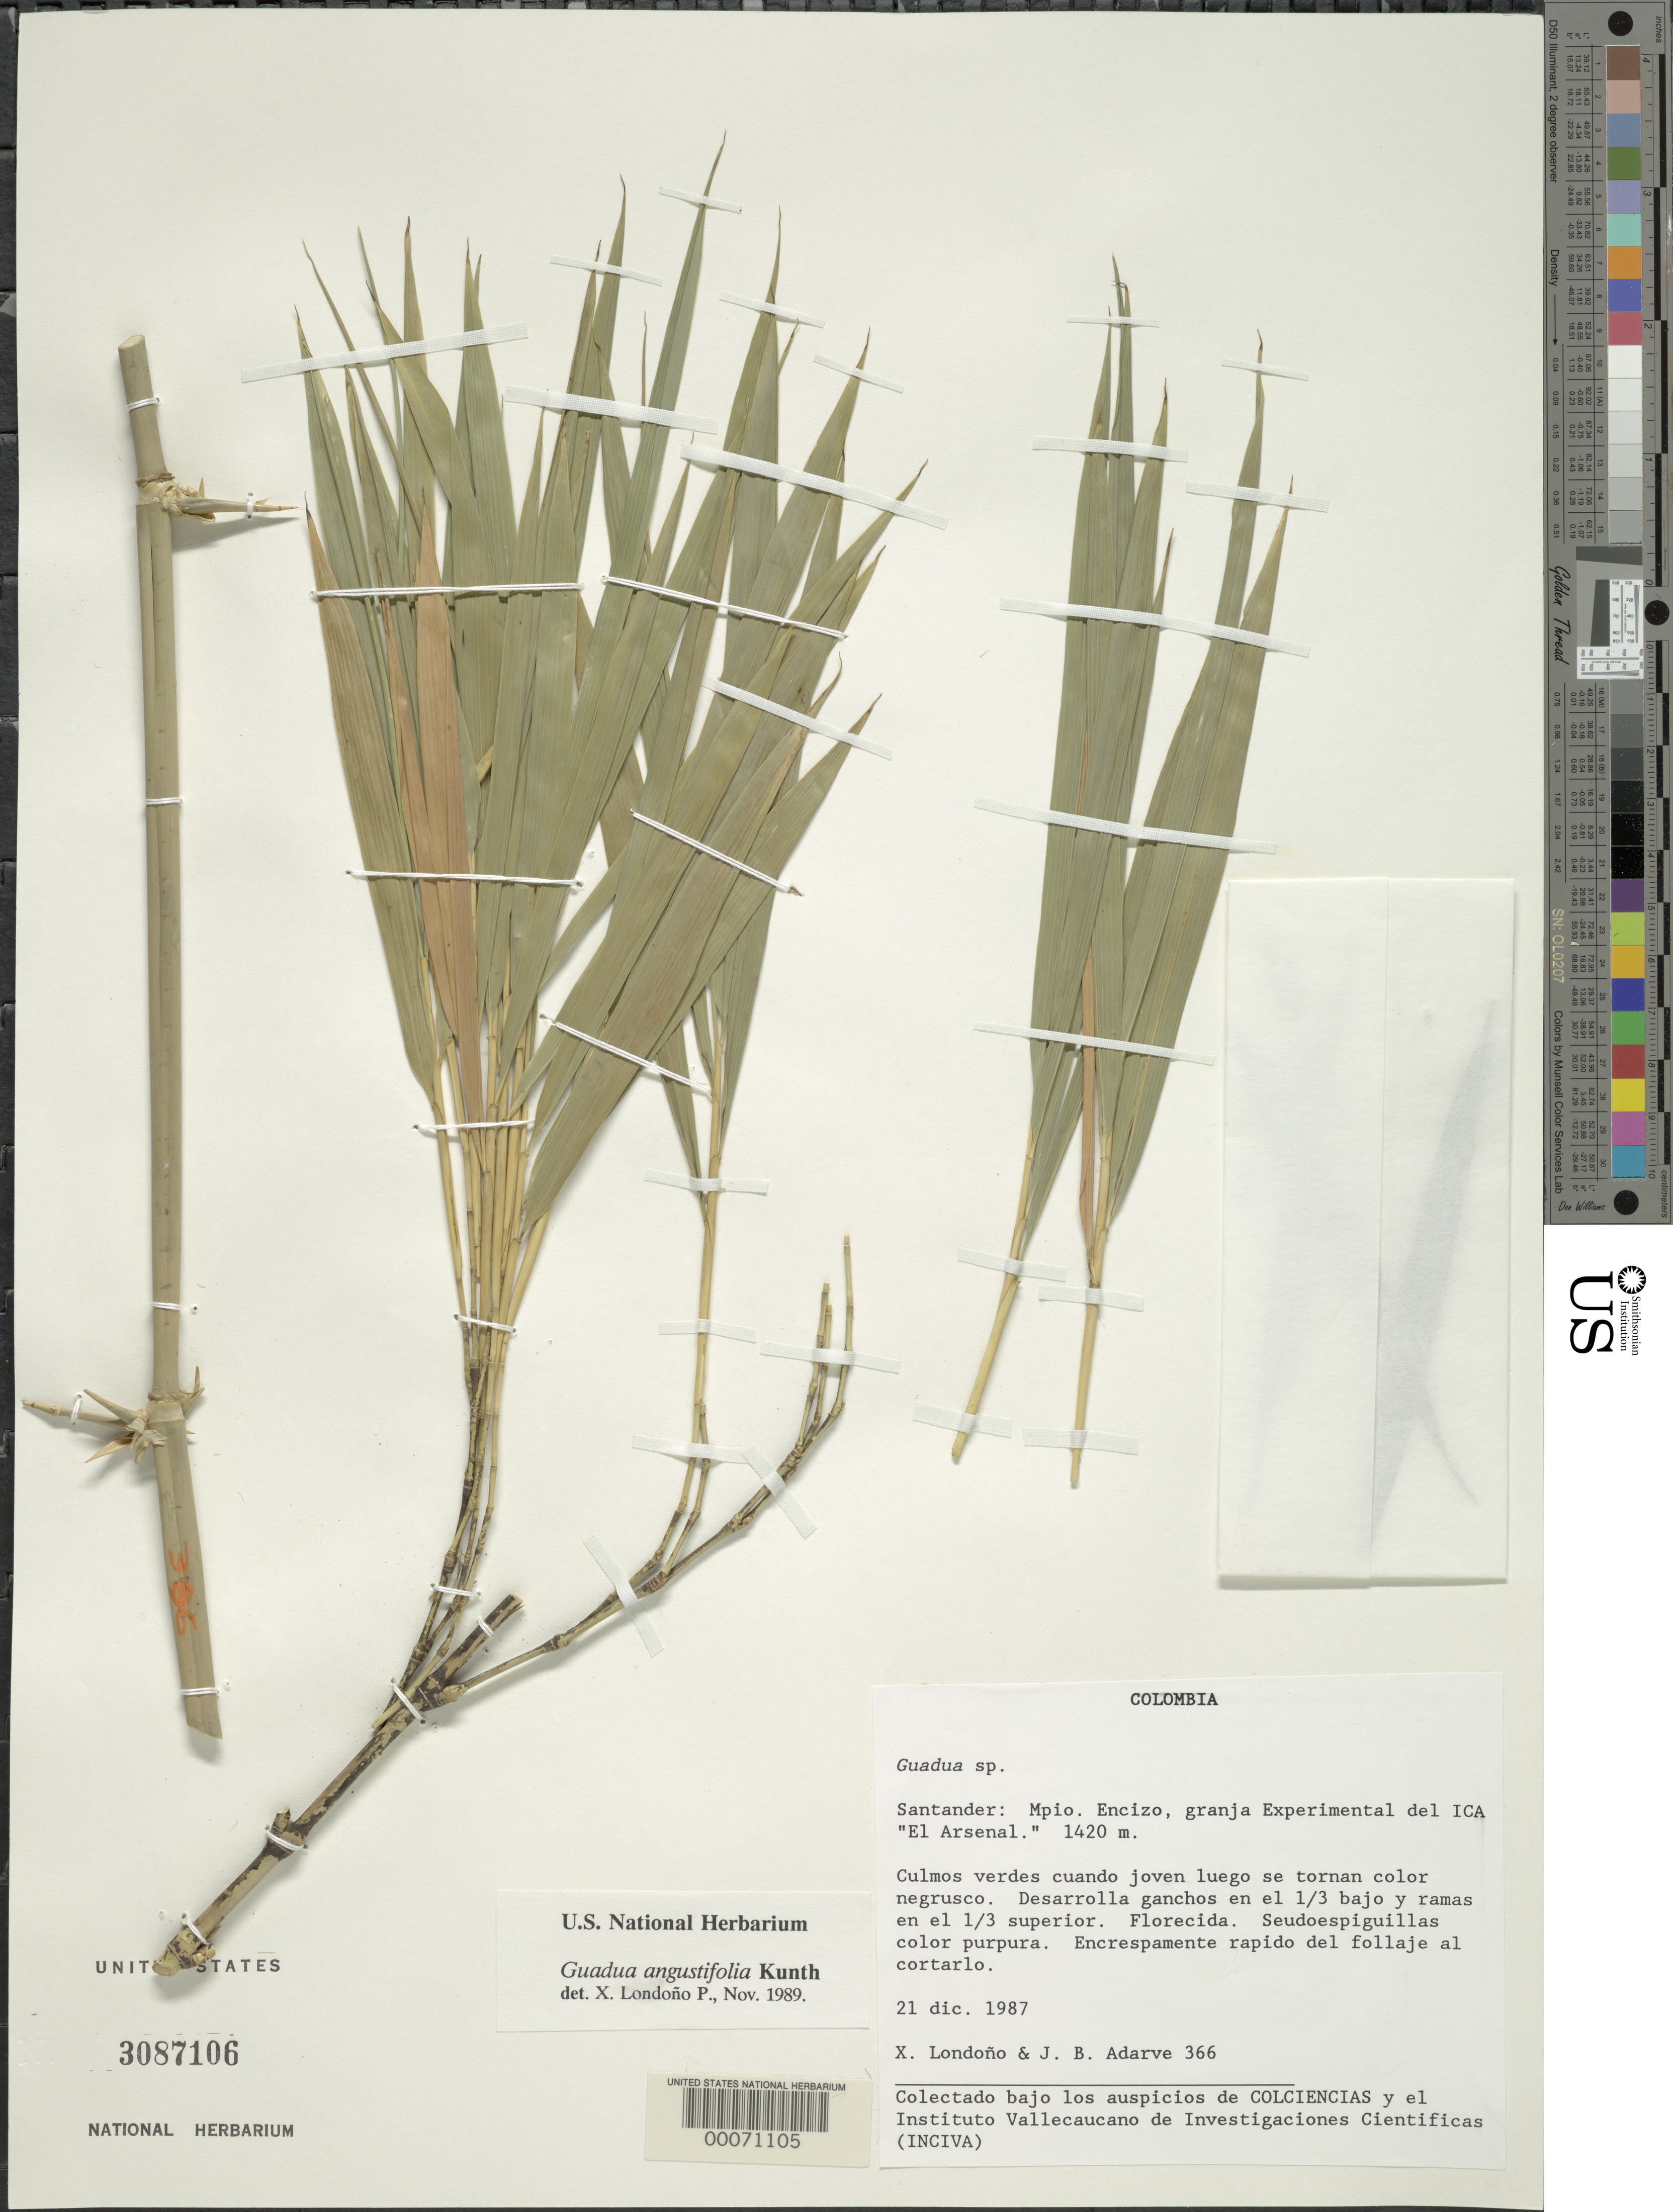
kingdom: Plantae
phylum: Tracheophyta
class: Liliopsida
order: Poales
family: Poaceae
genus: Guadua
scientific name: Guadua angustifolia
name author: Kunth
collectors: X. Londoño & J. B. Adarve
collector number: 366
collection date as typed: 21 Dec 1987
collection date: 1987-12-21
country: Colombia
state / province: Santander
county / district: Enciso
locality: Encizo Mun., experimental farm of ica "el arsenal"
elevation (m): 1420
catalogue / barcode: US 3087106